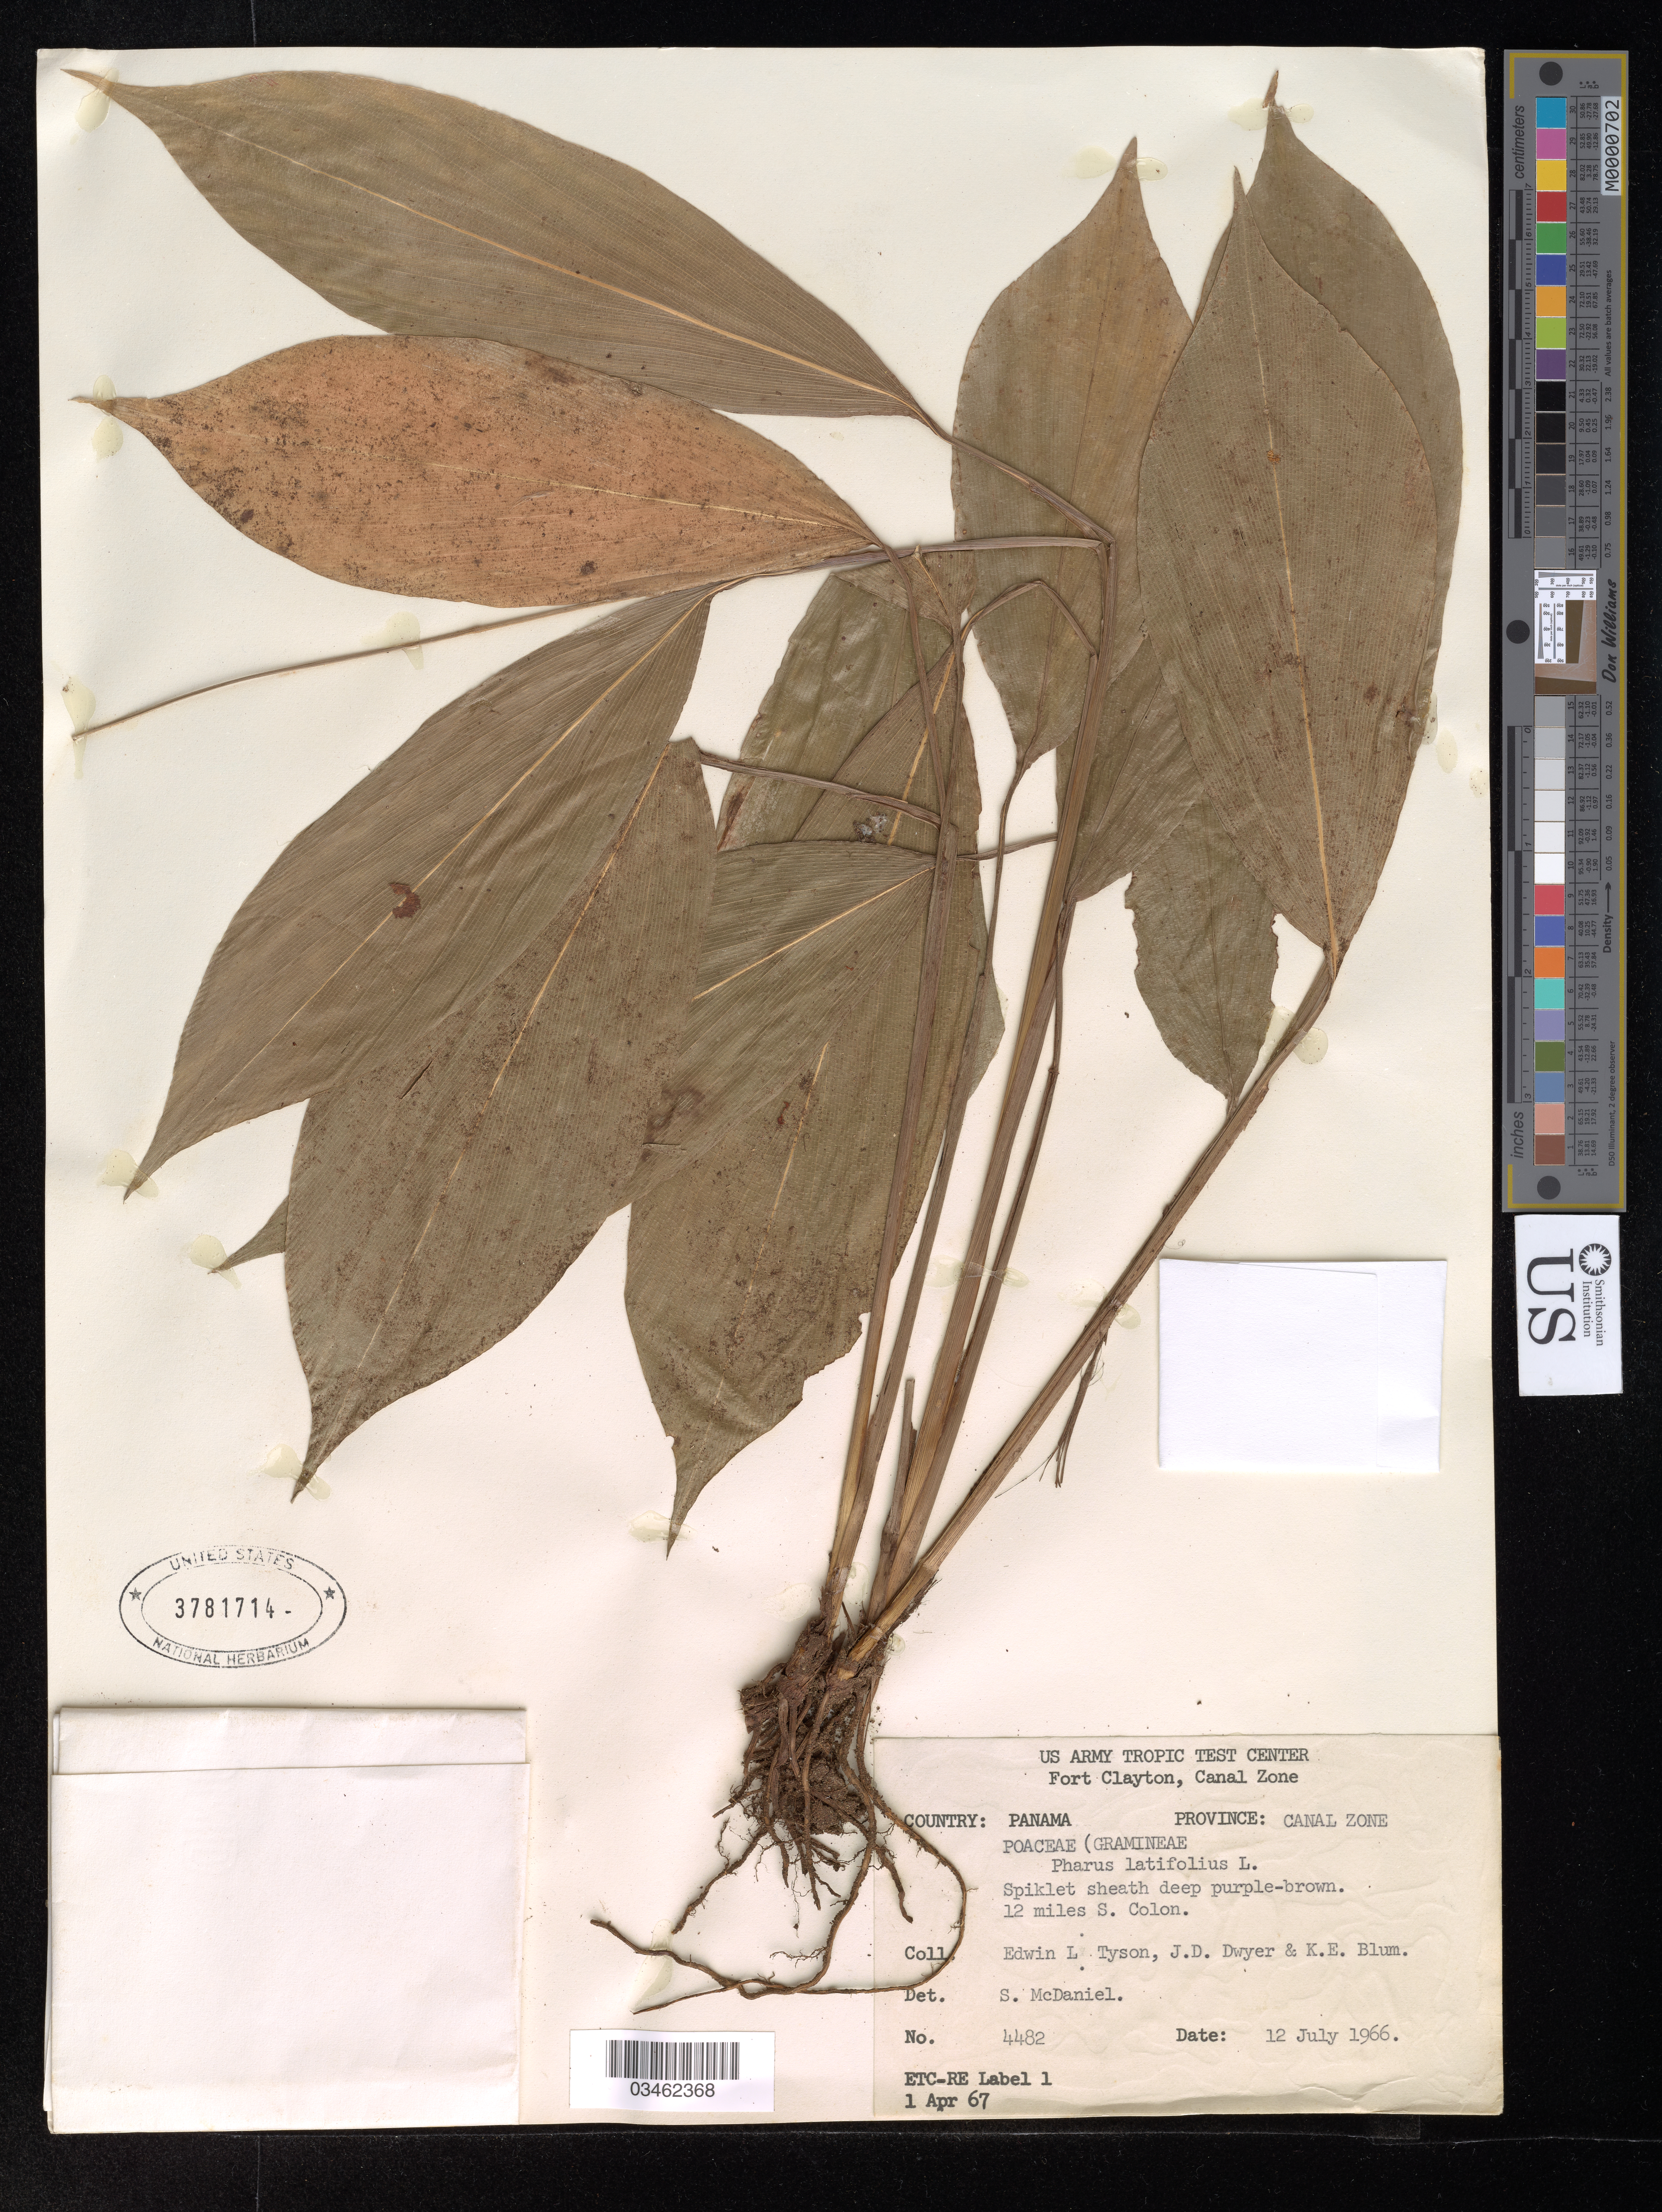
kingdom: Plantae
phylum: Tracheophyta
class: Liliopsida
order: Poales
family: Poaceae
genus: Pharus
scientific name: Pharus latifolius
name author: L.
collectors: E. L. Tyson, J. D. Dwyer & K. E. Blum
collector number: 4482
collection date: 1966-07-12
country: Panama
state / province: Colón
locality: Province: Canal Zone. 12 miles S. Colon.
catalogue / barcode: US 3781714